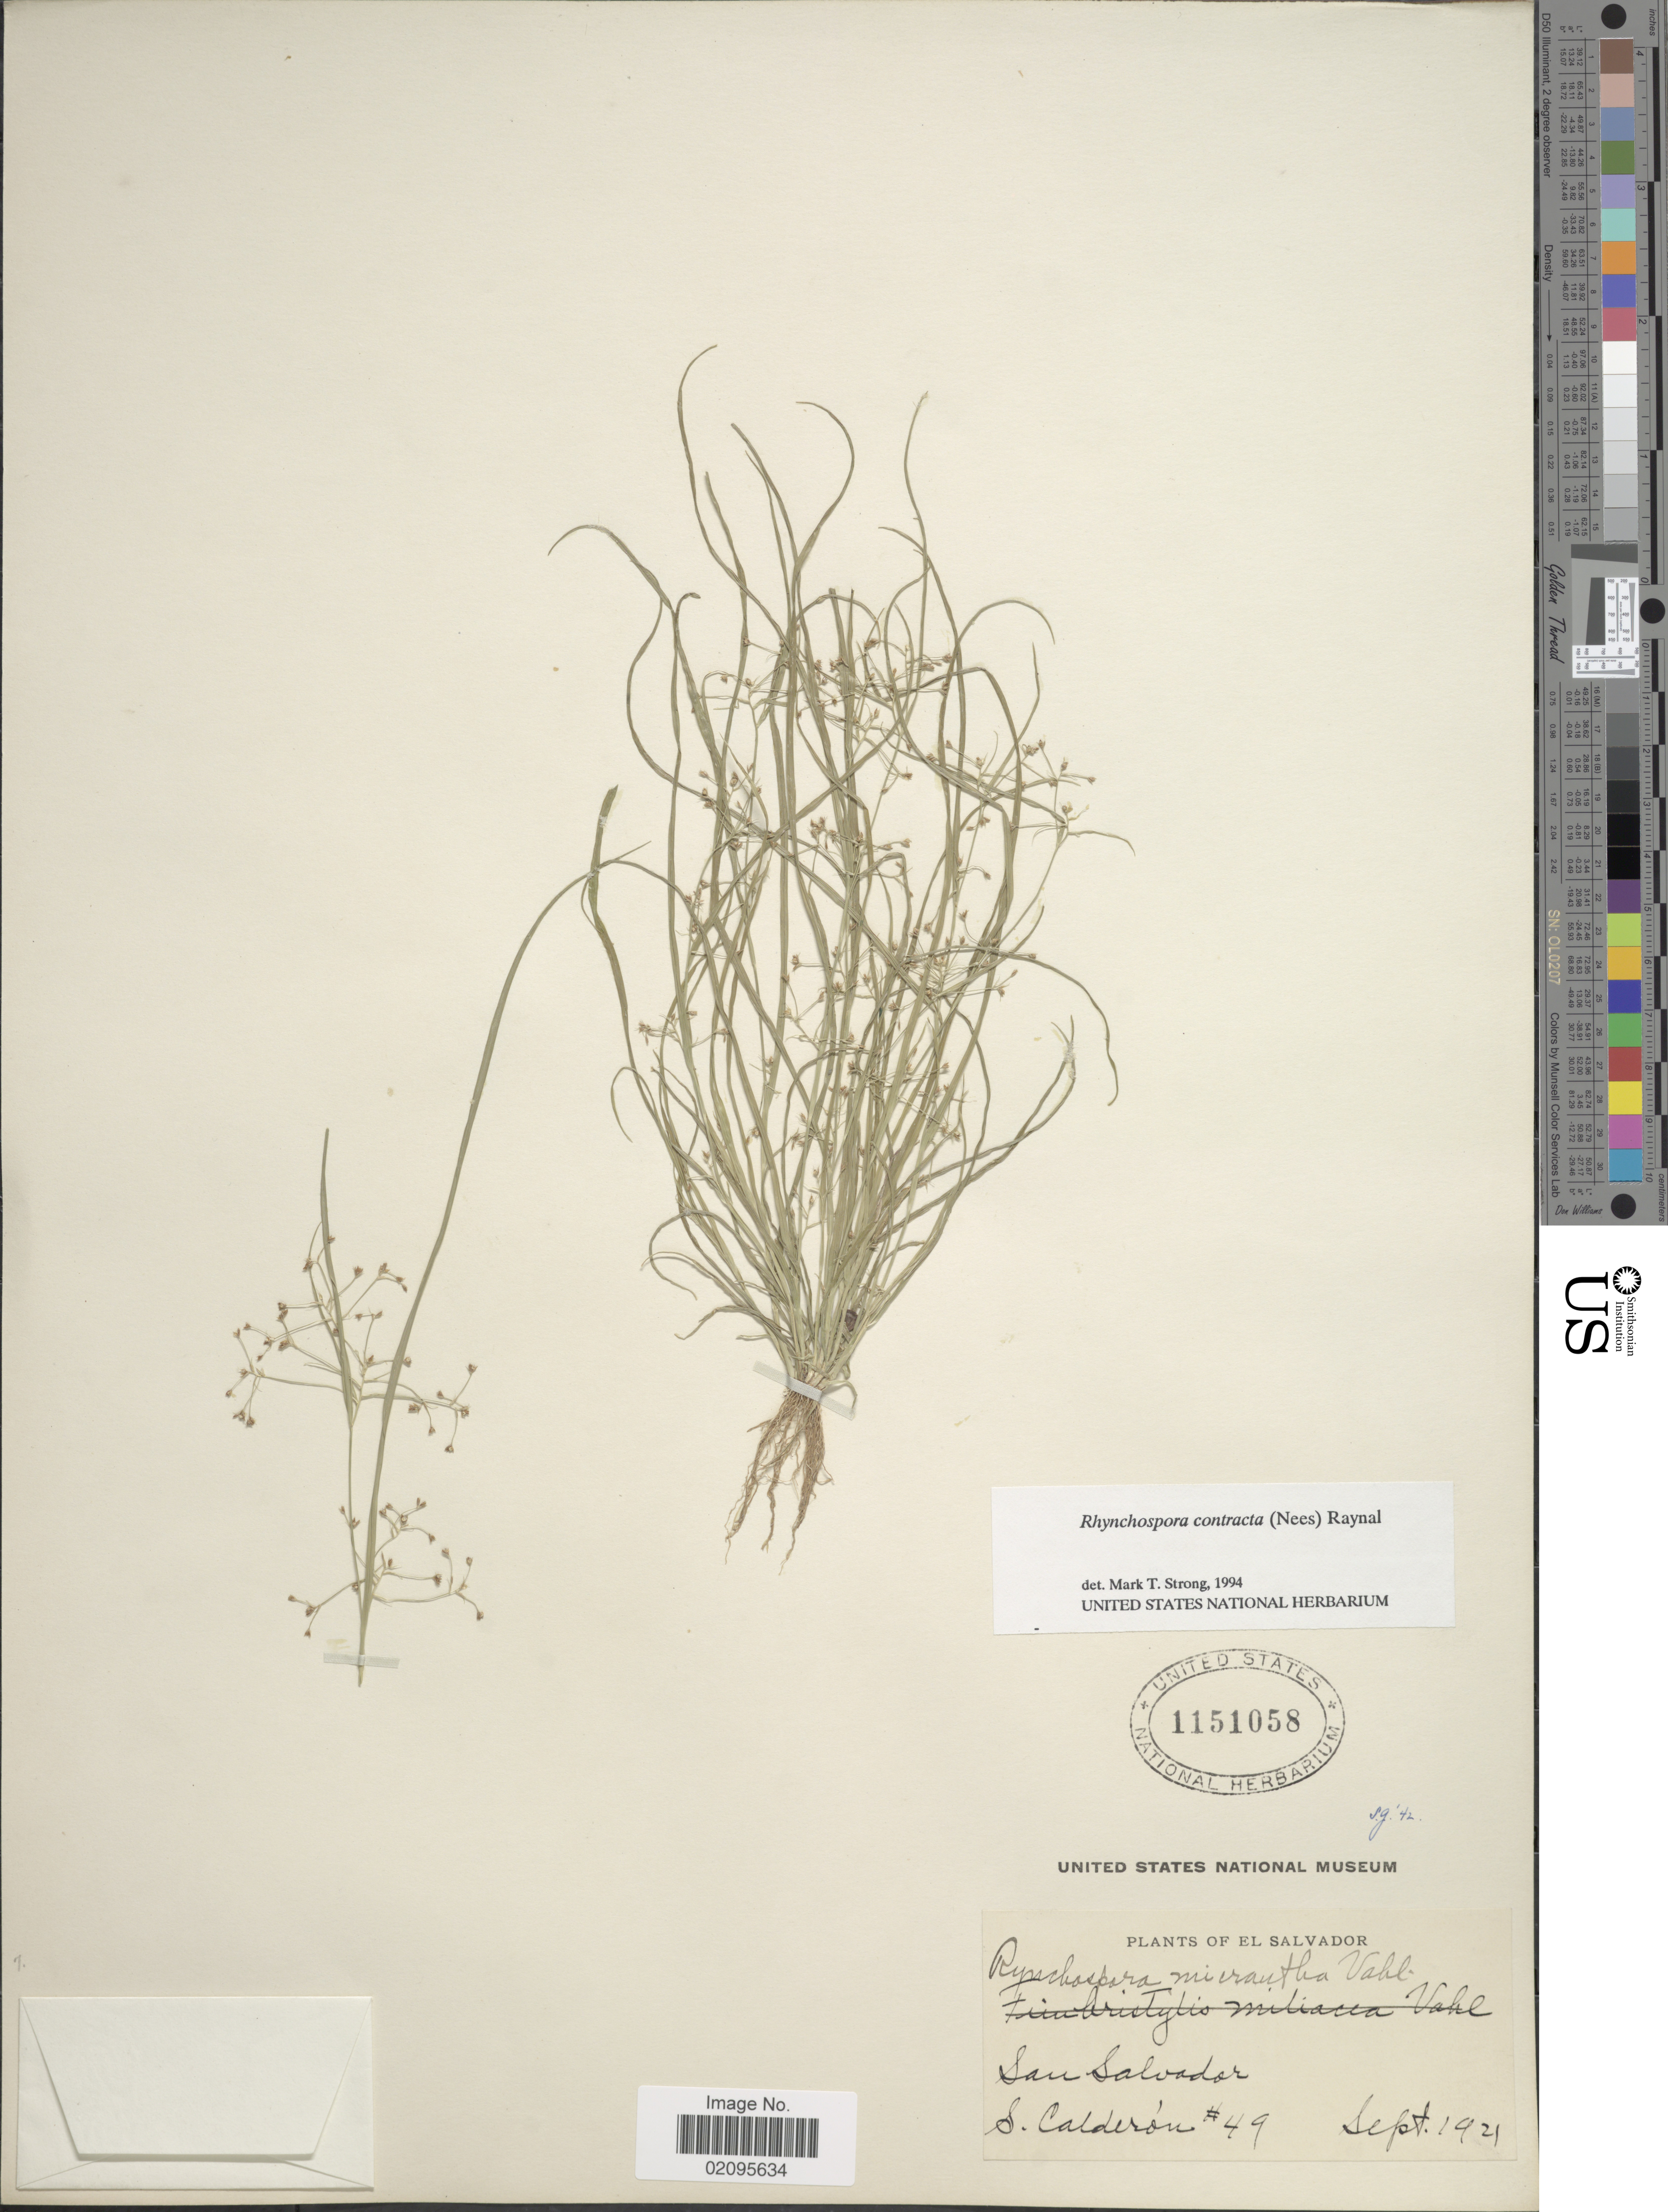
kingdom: Plantae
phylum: Tracheophyta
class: Liliopsida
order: Poales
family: Cyperaceae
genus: Rhynchospora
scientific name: Rhynchospora contracta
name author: (Nees) J. Raynal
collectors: S. Calderón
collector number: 49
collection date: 1921-09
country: El Salvador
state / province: San Salvador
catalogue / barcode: US 1151058